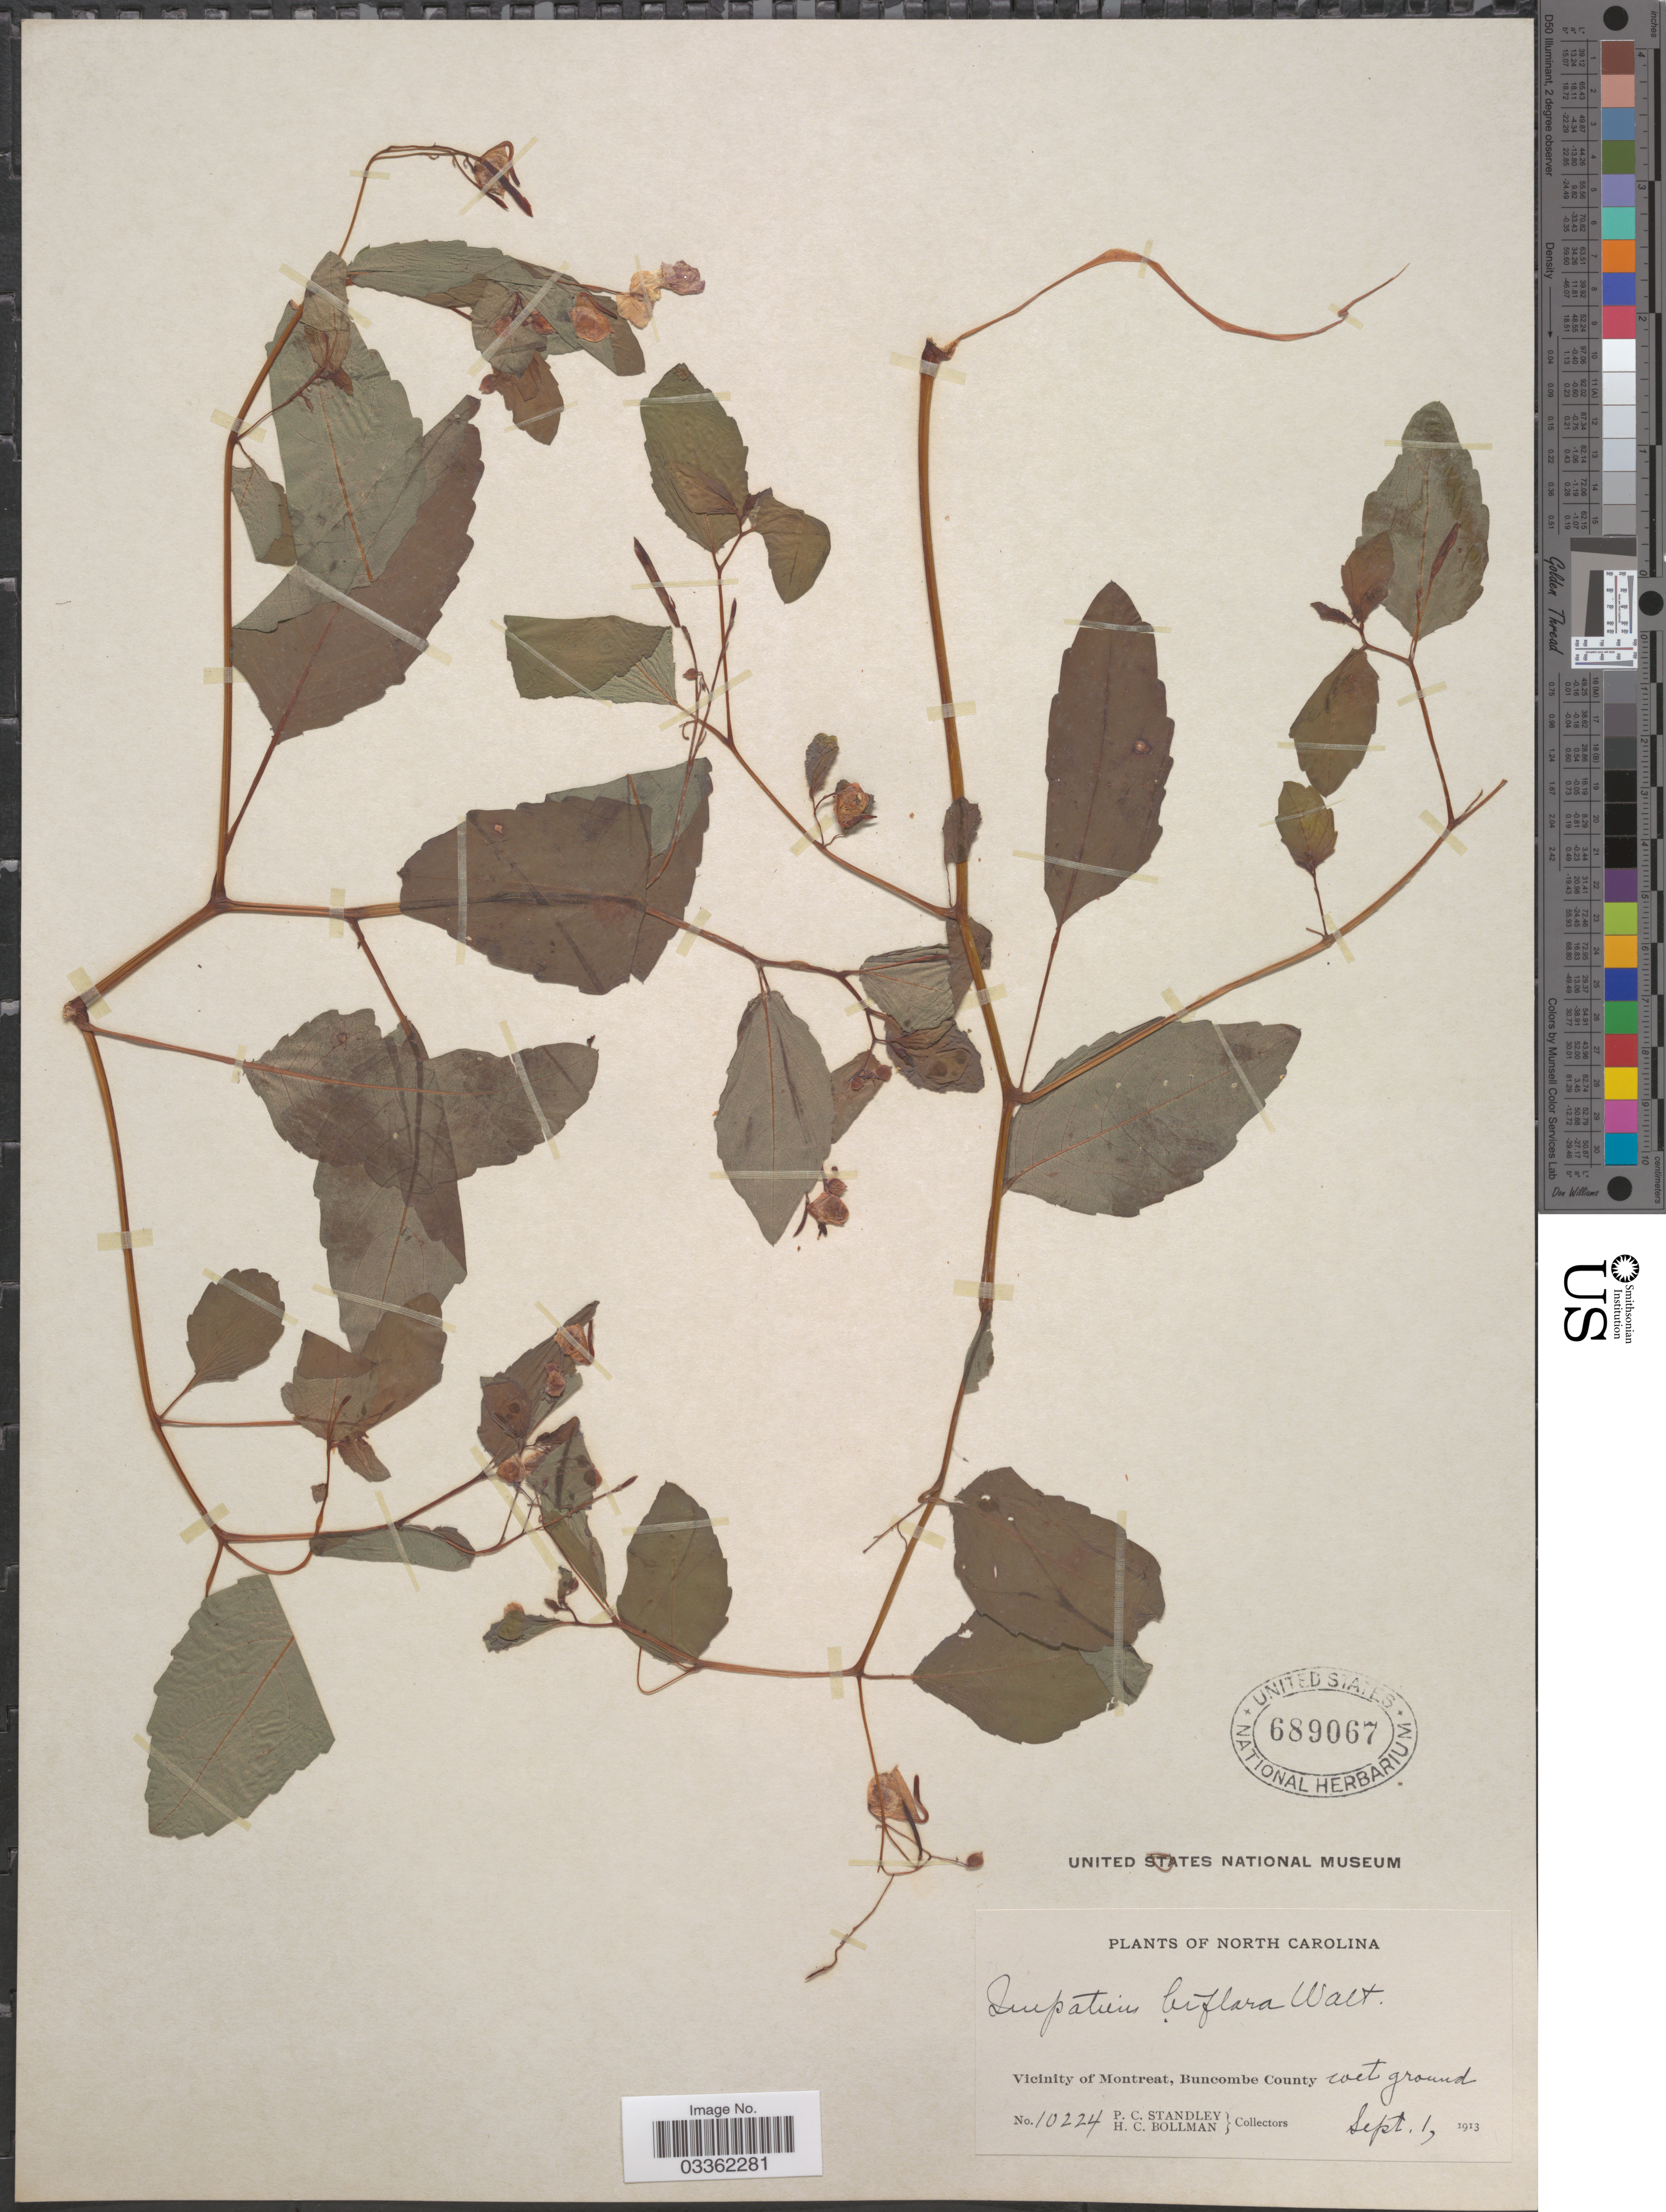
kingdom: Plantae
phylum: Tracheophyta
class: Magnoliopsida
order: Ericales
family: Balsaminaceae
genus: Impatiens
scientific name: Impatiens capensis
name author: Meerb.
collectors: P. C. Standley & H. C. Bollman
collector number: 10224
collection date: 1913-09-01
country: United States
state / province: North Carolina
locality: Vicinity of Montreat, Buncombe County.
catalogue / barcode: US 689067